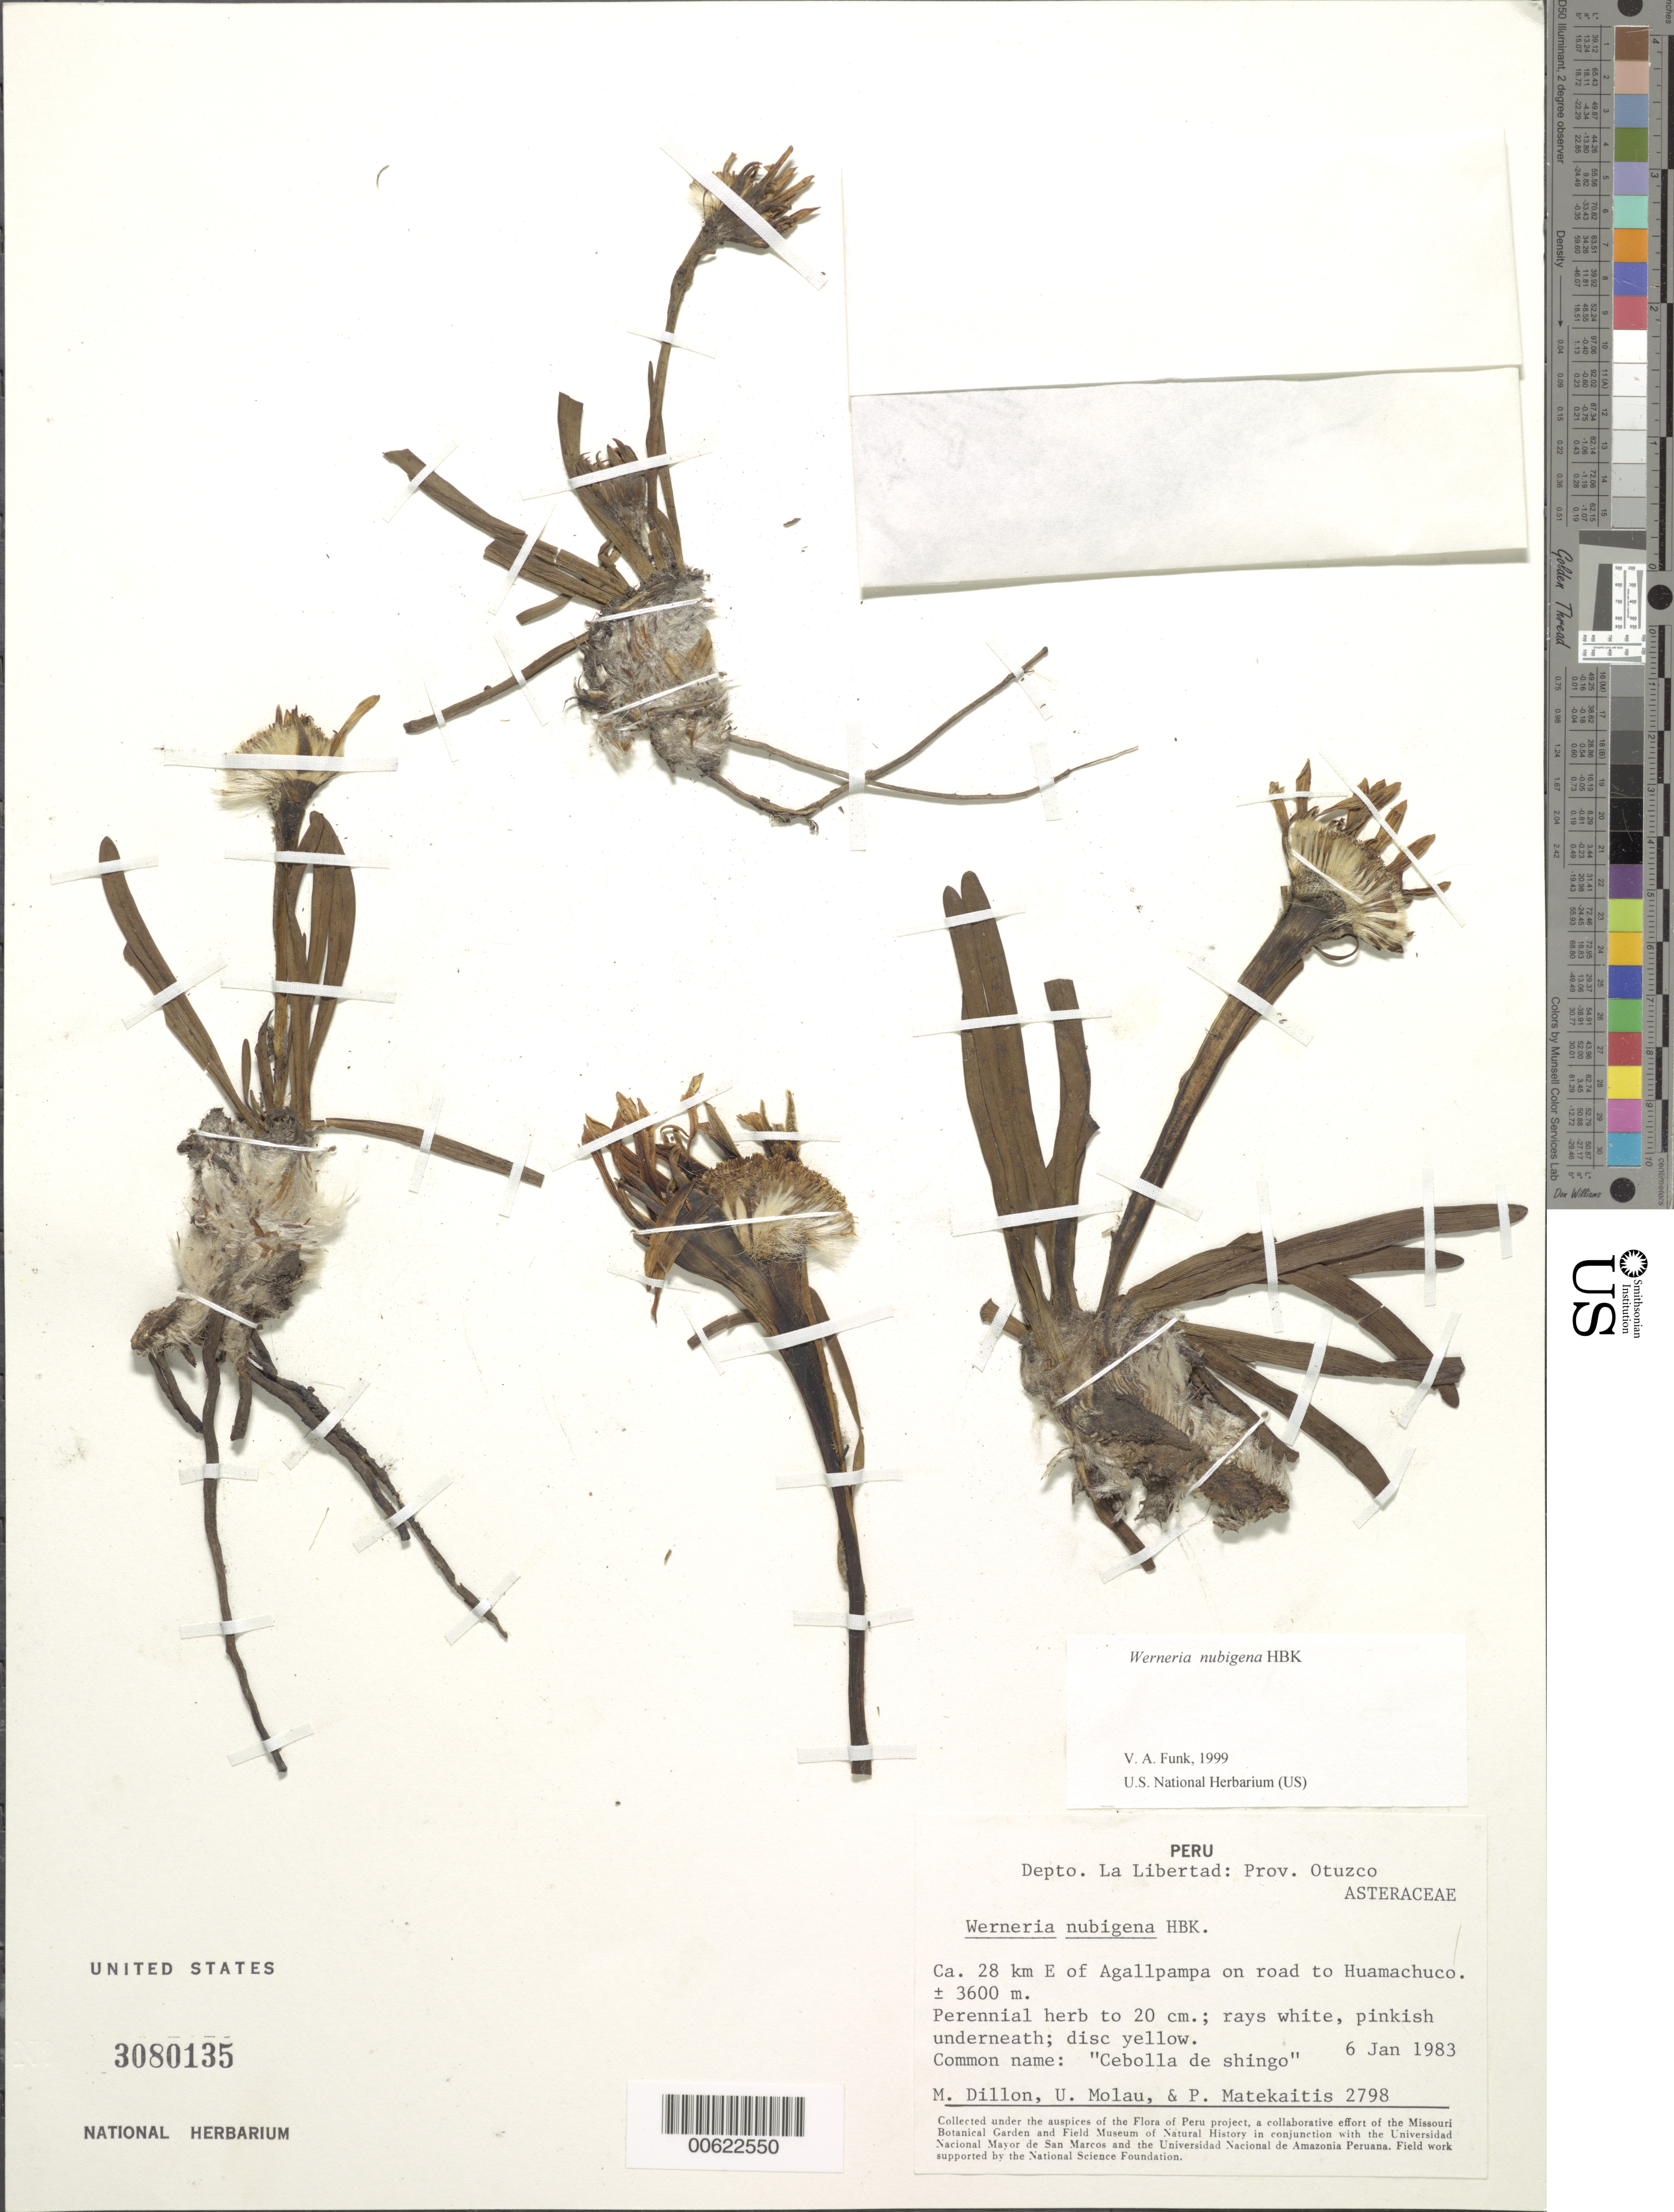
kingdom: Plantae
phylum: Tracheophyta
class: Magnoliopsida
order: Asterales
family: Asteraceae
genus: Werneria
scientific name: Werneria nubigena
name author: Kunth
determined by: Funk, Vicki A., (BOT), Smithsonian Institution - National Museum of Natural History (UNITED STATES)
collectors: M. O. Dillon, U. Molau & P. Matekaitis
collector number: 2798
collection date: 1983-01-06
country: Peru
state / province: La Libertad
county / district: Otuzco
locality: Ca. 28 km E of Agallpampa on road to Huamachuco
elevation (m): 36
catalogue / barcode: US 3080135